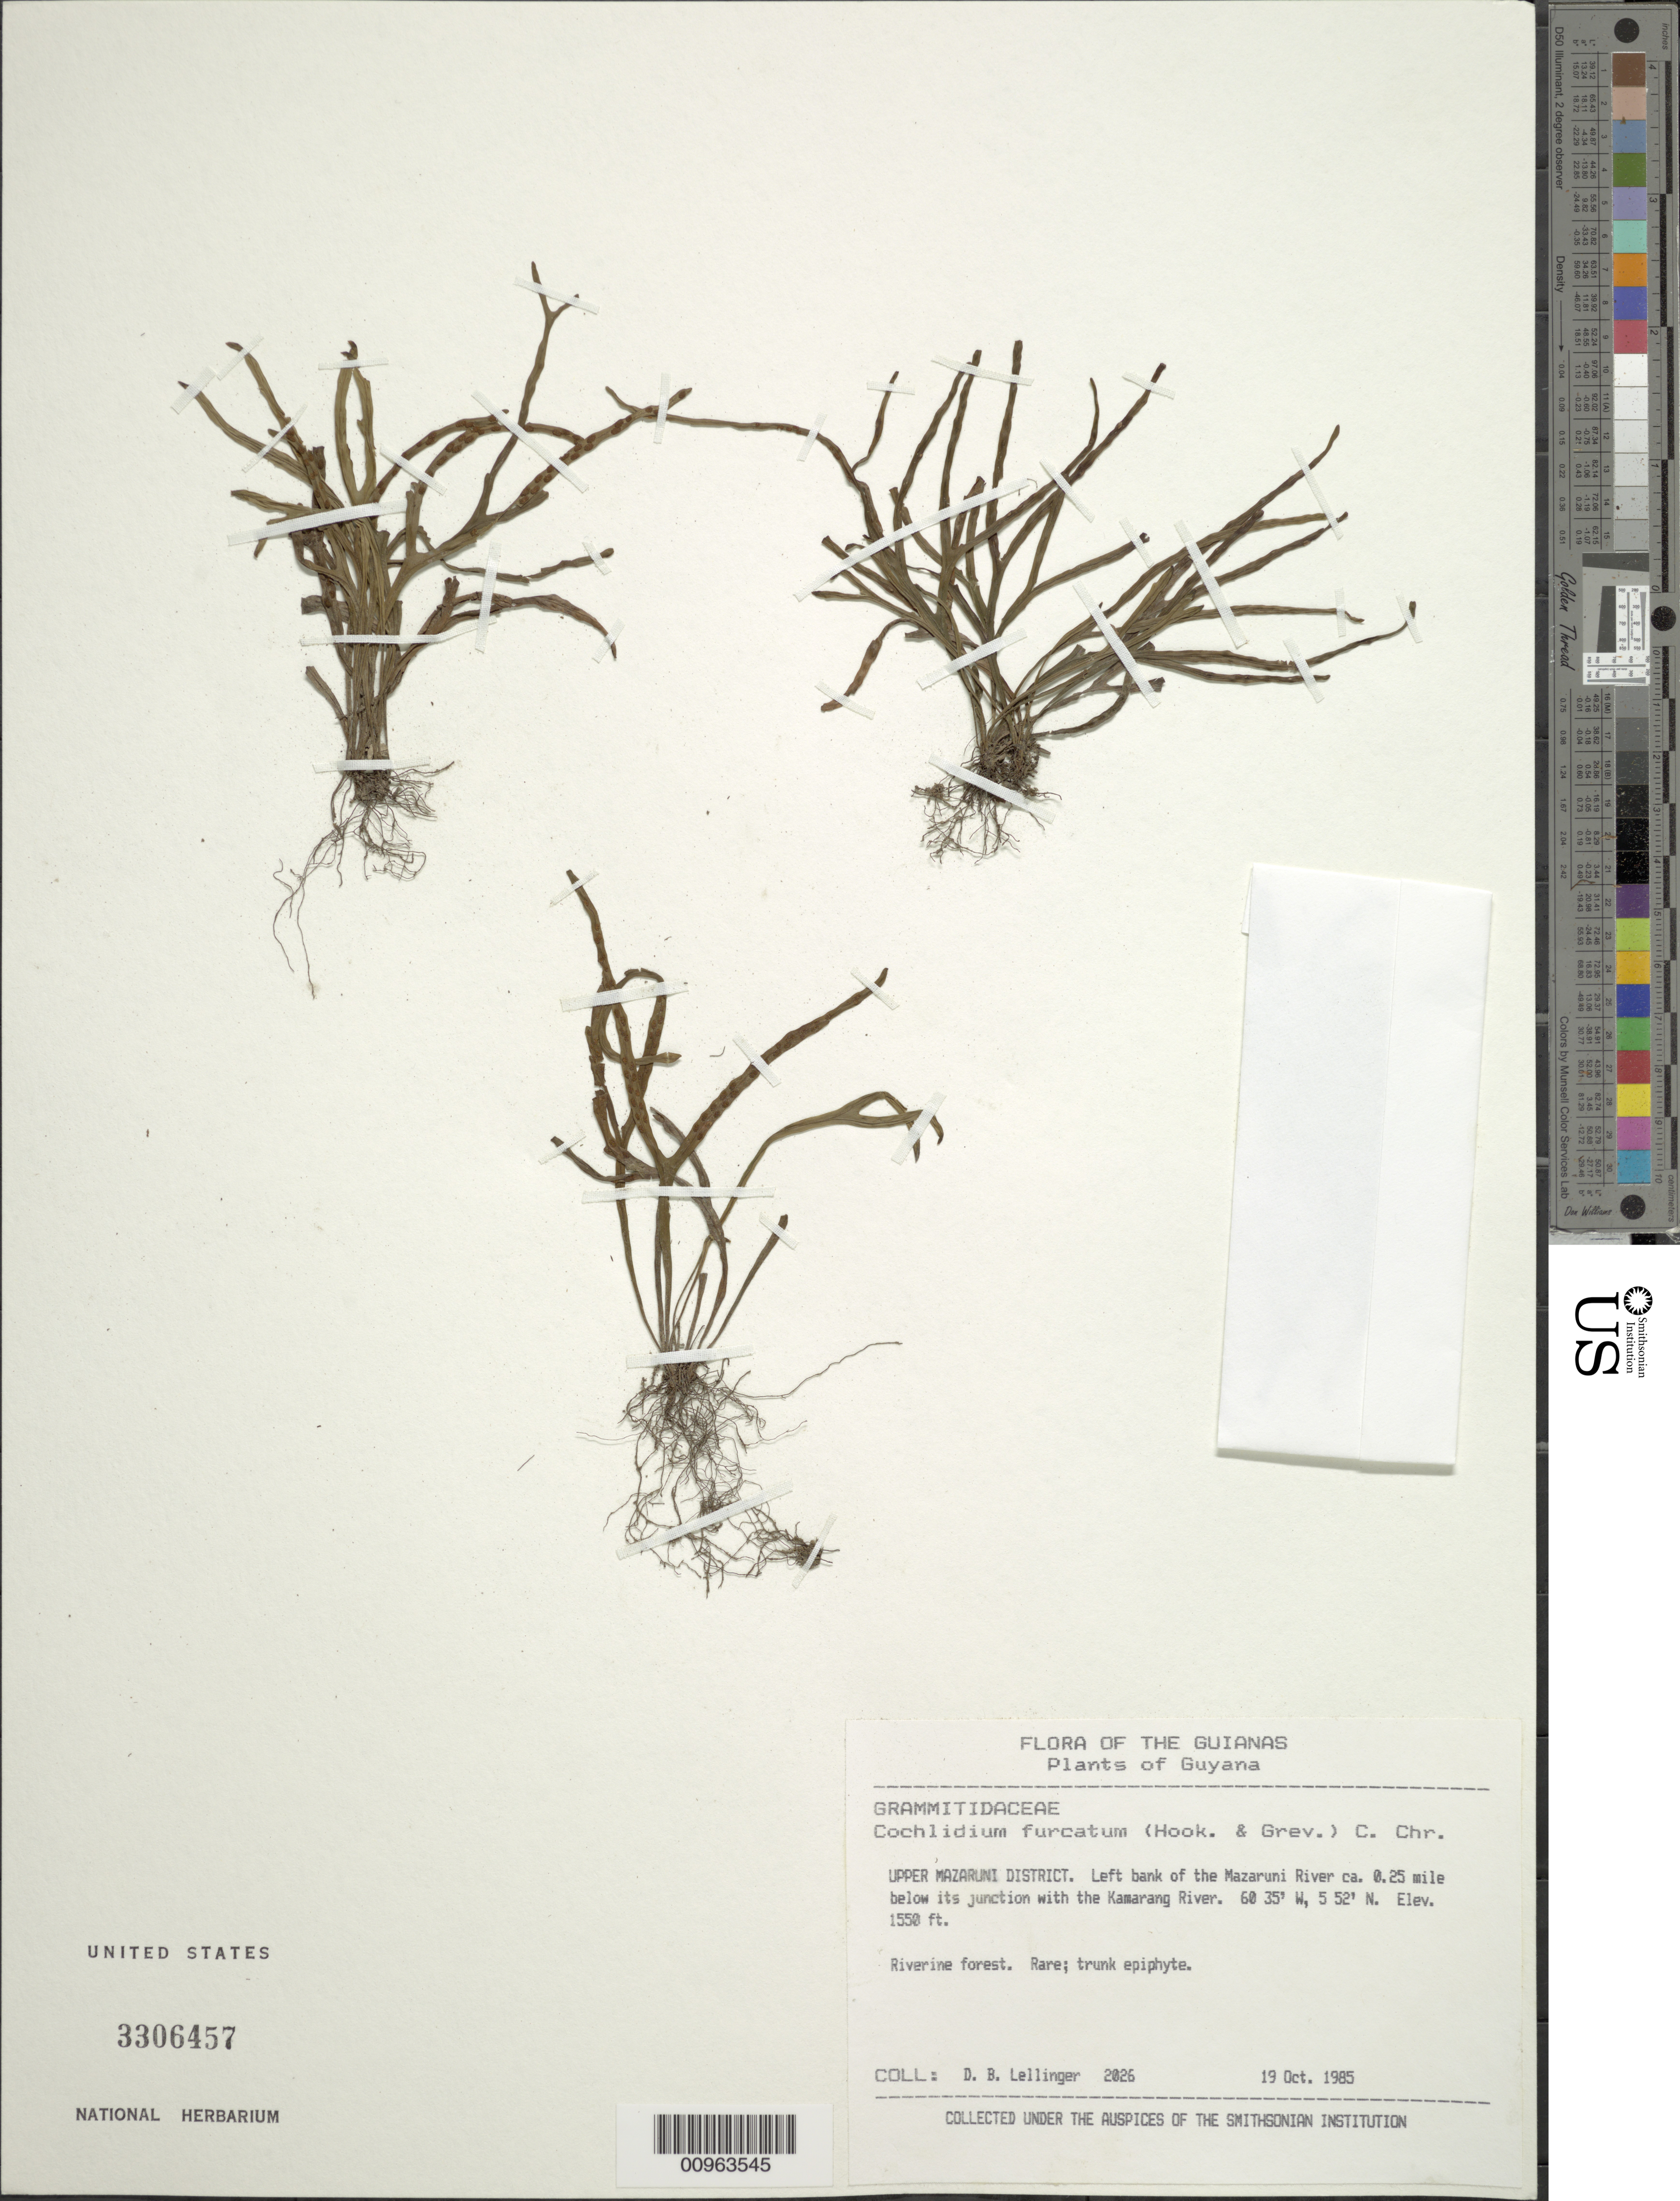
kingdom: Plantae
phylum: Tracheophyta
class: Polypodiopsida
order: Polypodiales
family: Polypodiaceae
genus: Cochlidium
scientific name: Cochlidium furcatum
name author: (Hook. & Grev.) C. Chr.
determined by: Lellinger, David B., (BOT), Smithsonian Institution - National Museum of Natural History (UNITED STATES)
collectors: D. B. Lellinger & H. Robinson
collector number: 2026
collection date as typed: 19 October 1985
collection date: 1985-10-19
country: Guyana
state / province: Cuyuni-Mazaruni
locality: Left bank of the Mazaruni River ca. 0.4 km below work with Kamarang River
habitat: Riverine forest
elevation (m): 465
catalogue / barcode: US 3306457